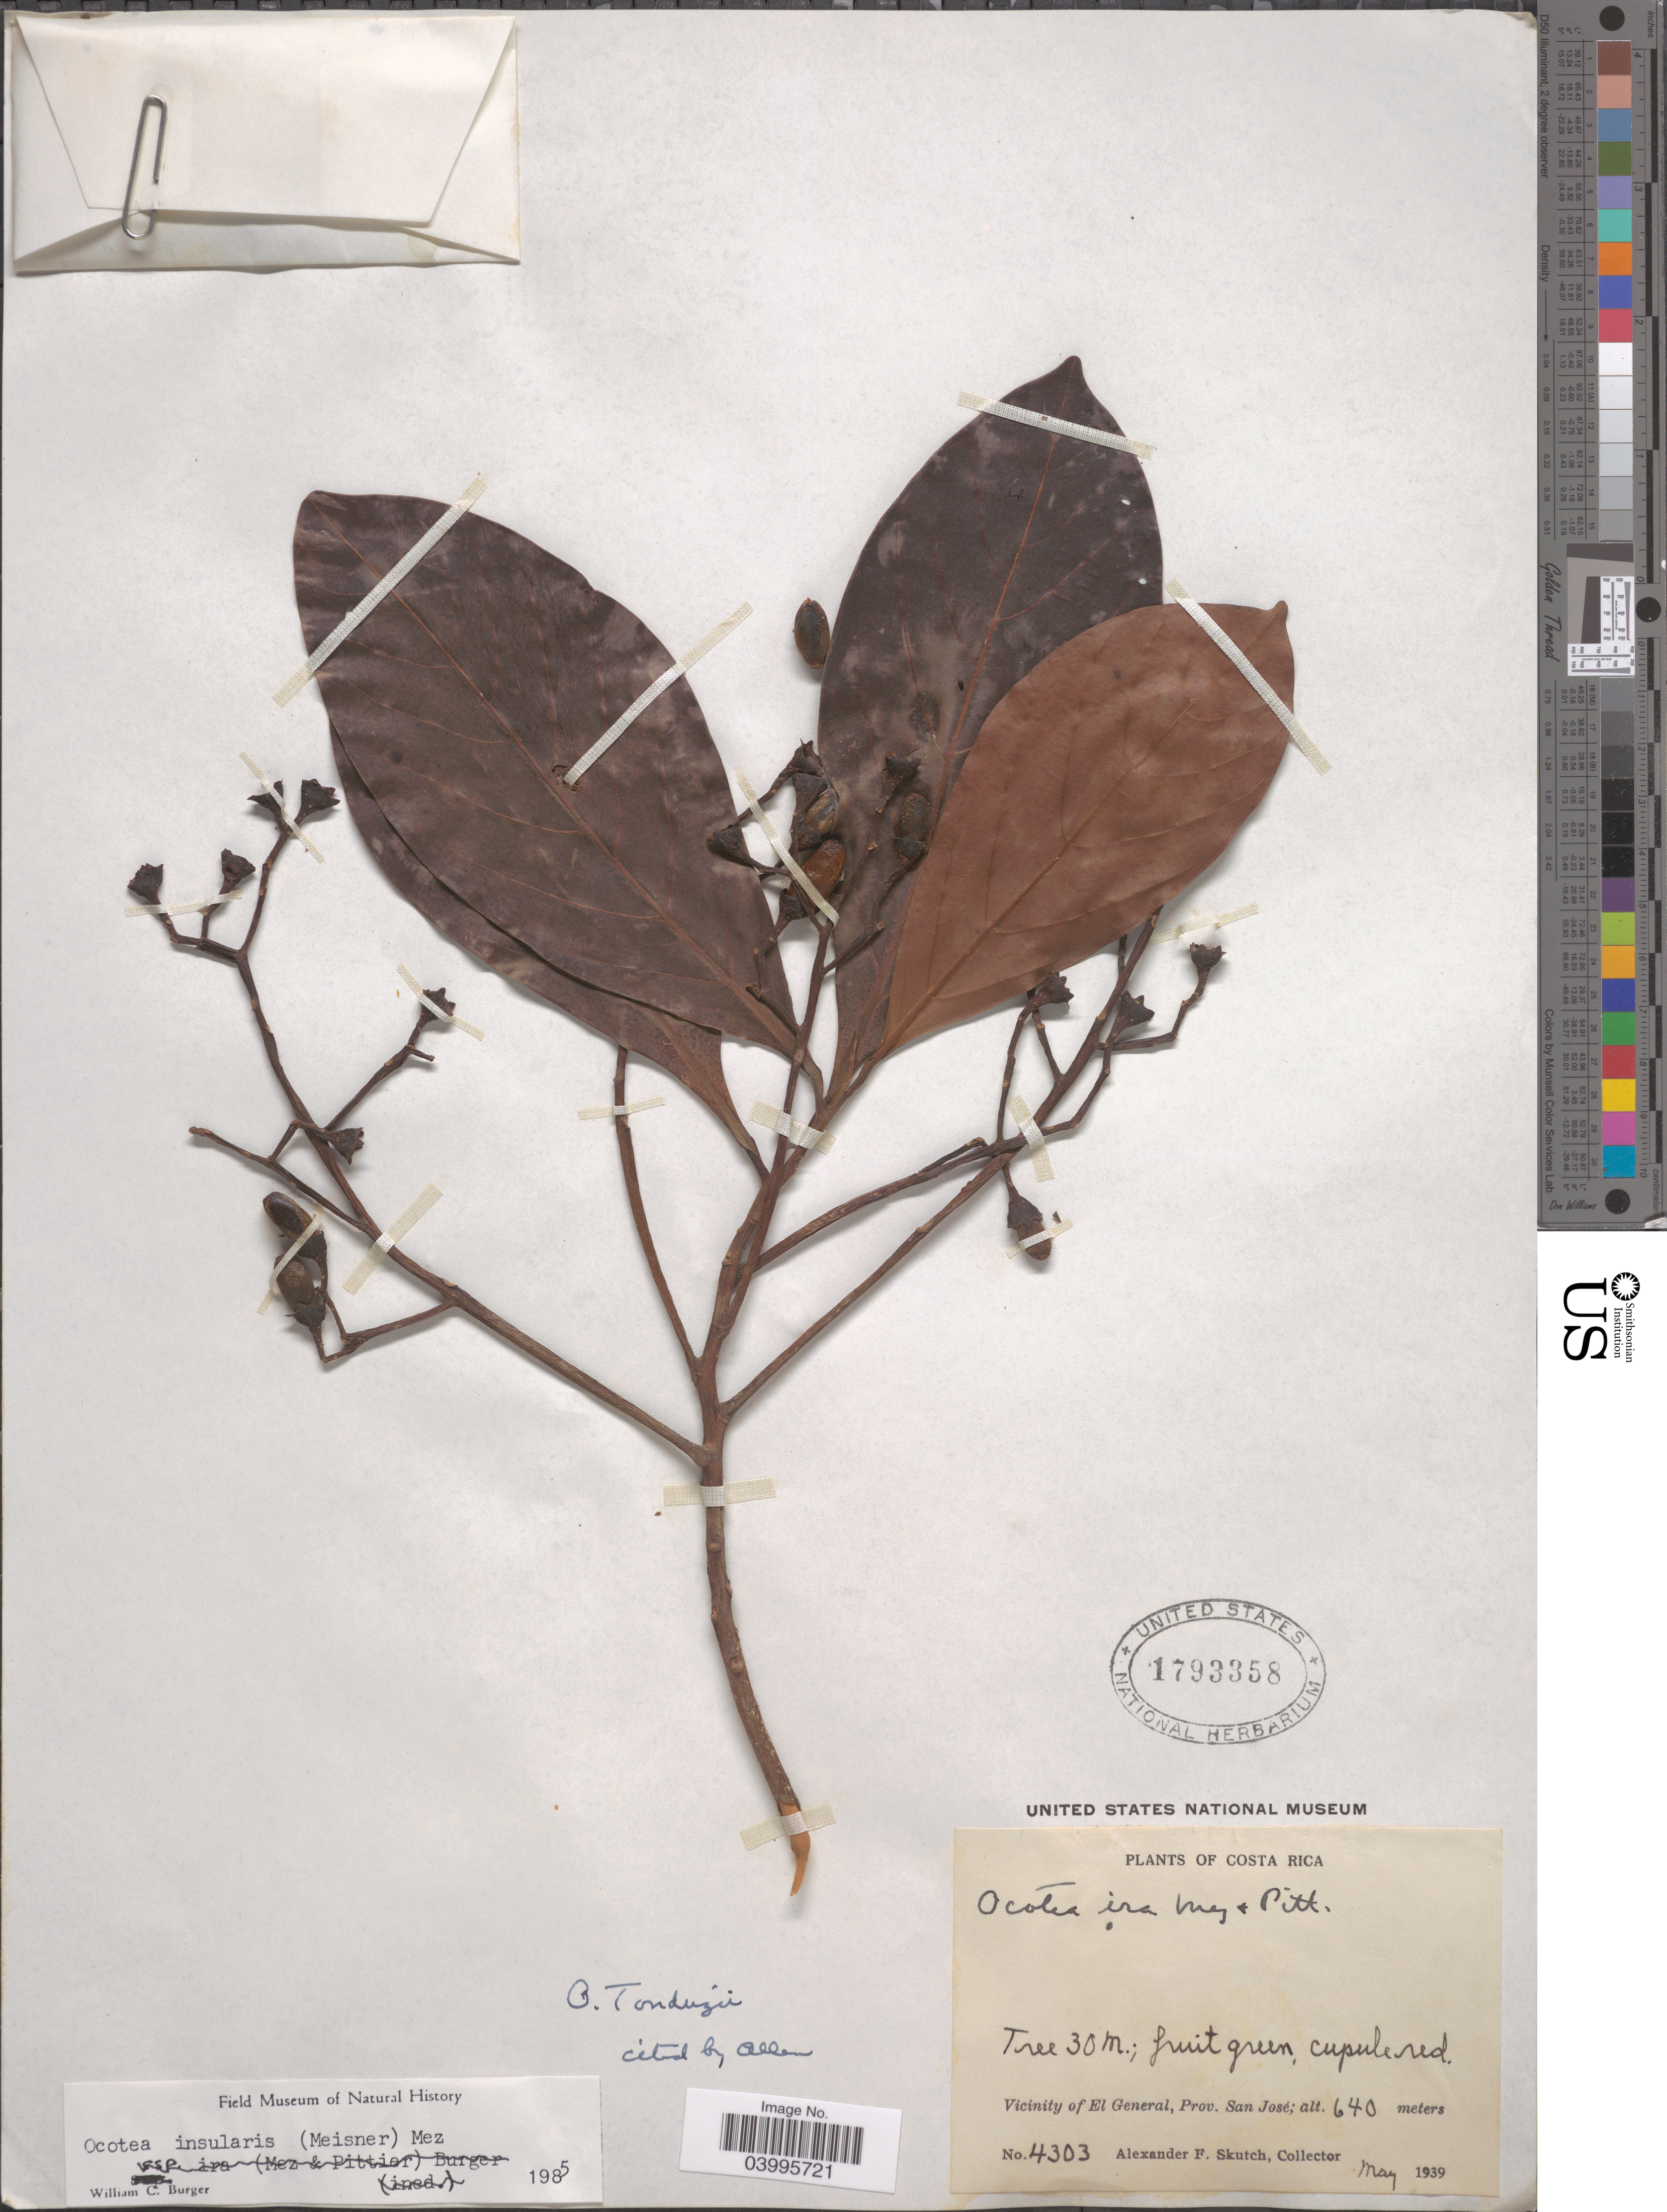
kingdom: Plantae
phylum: Tracheophyta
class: Magnoliopsida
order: Laurales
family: Lauraceae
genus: Ocotea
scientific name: Ocotea insularis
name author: (Meisn.) Mez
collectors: A. F. Skutch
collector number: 4303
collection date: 1939-05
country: Costa Rica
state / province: San José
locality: Vicinity of El General.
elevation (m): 640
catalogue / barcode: US 1793358